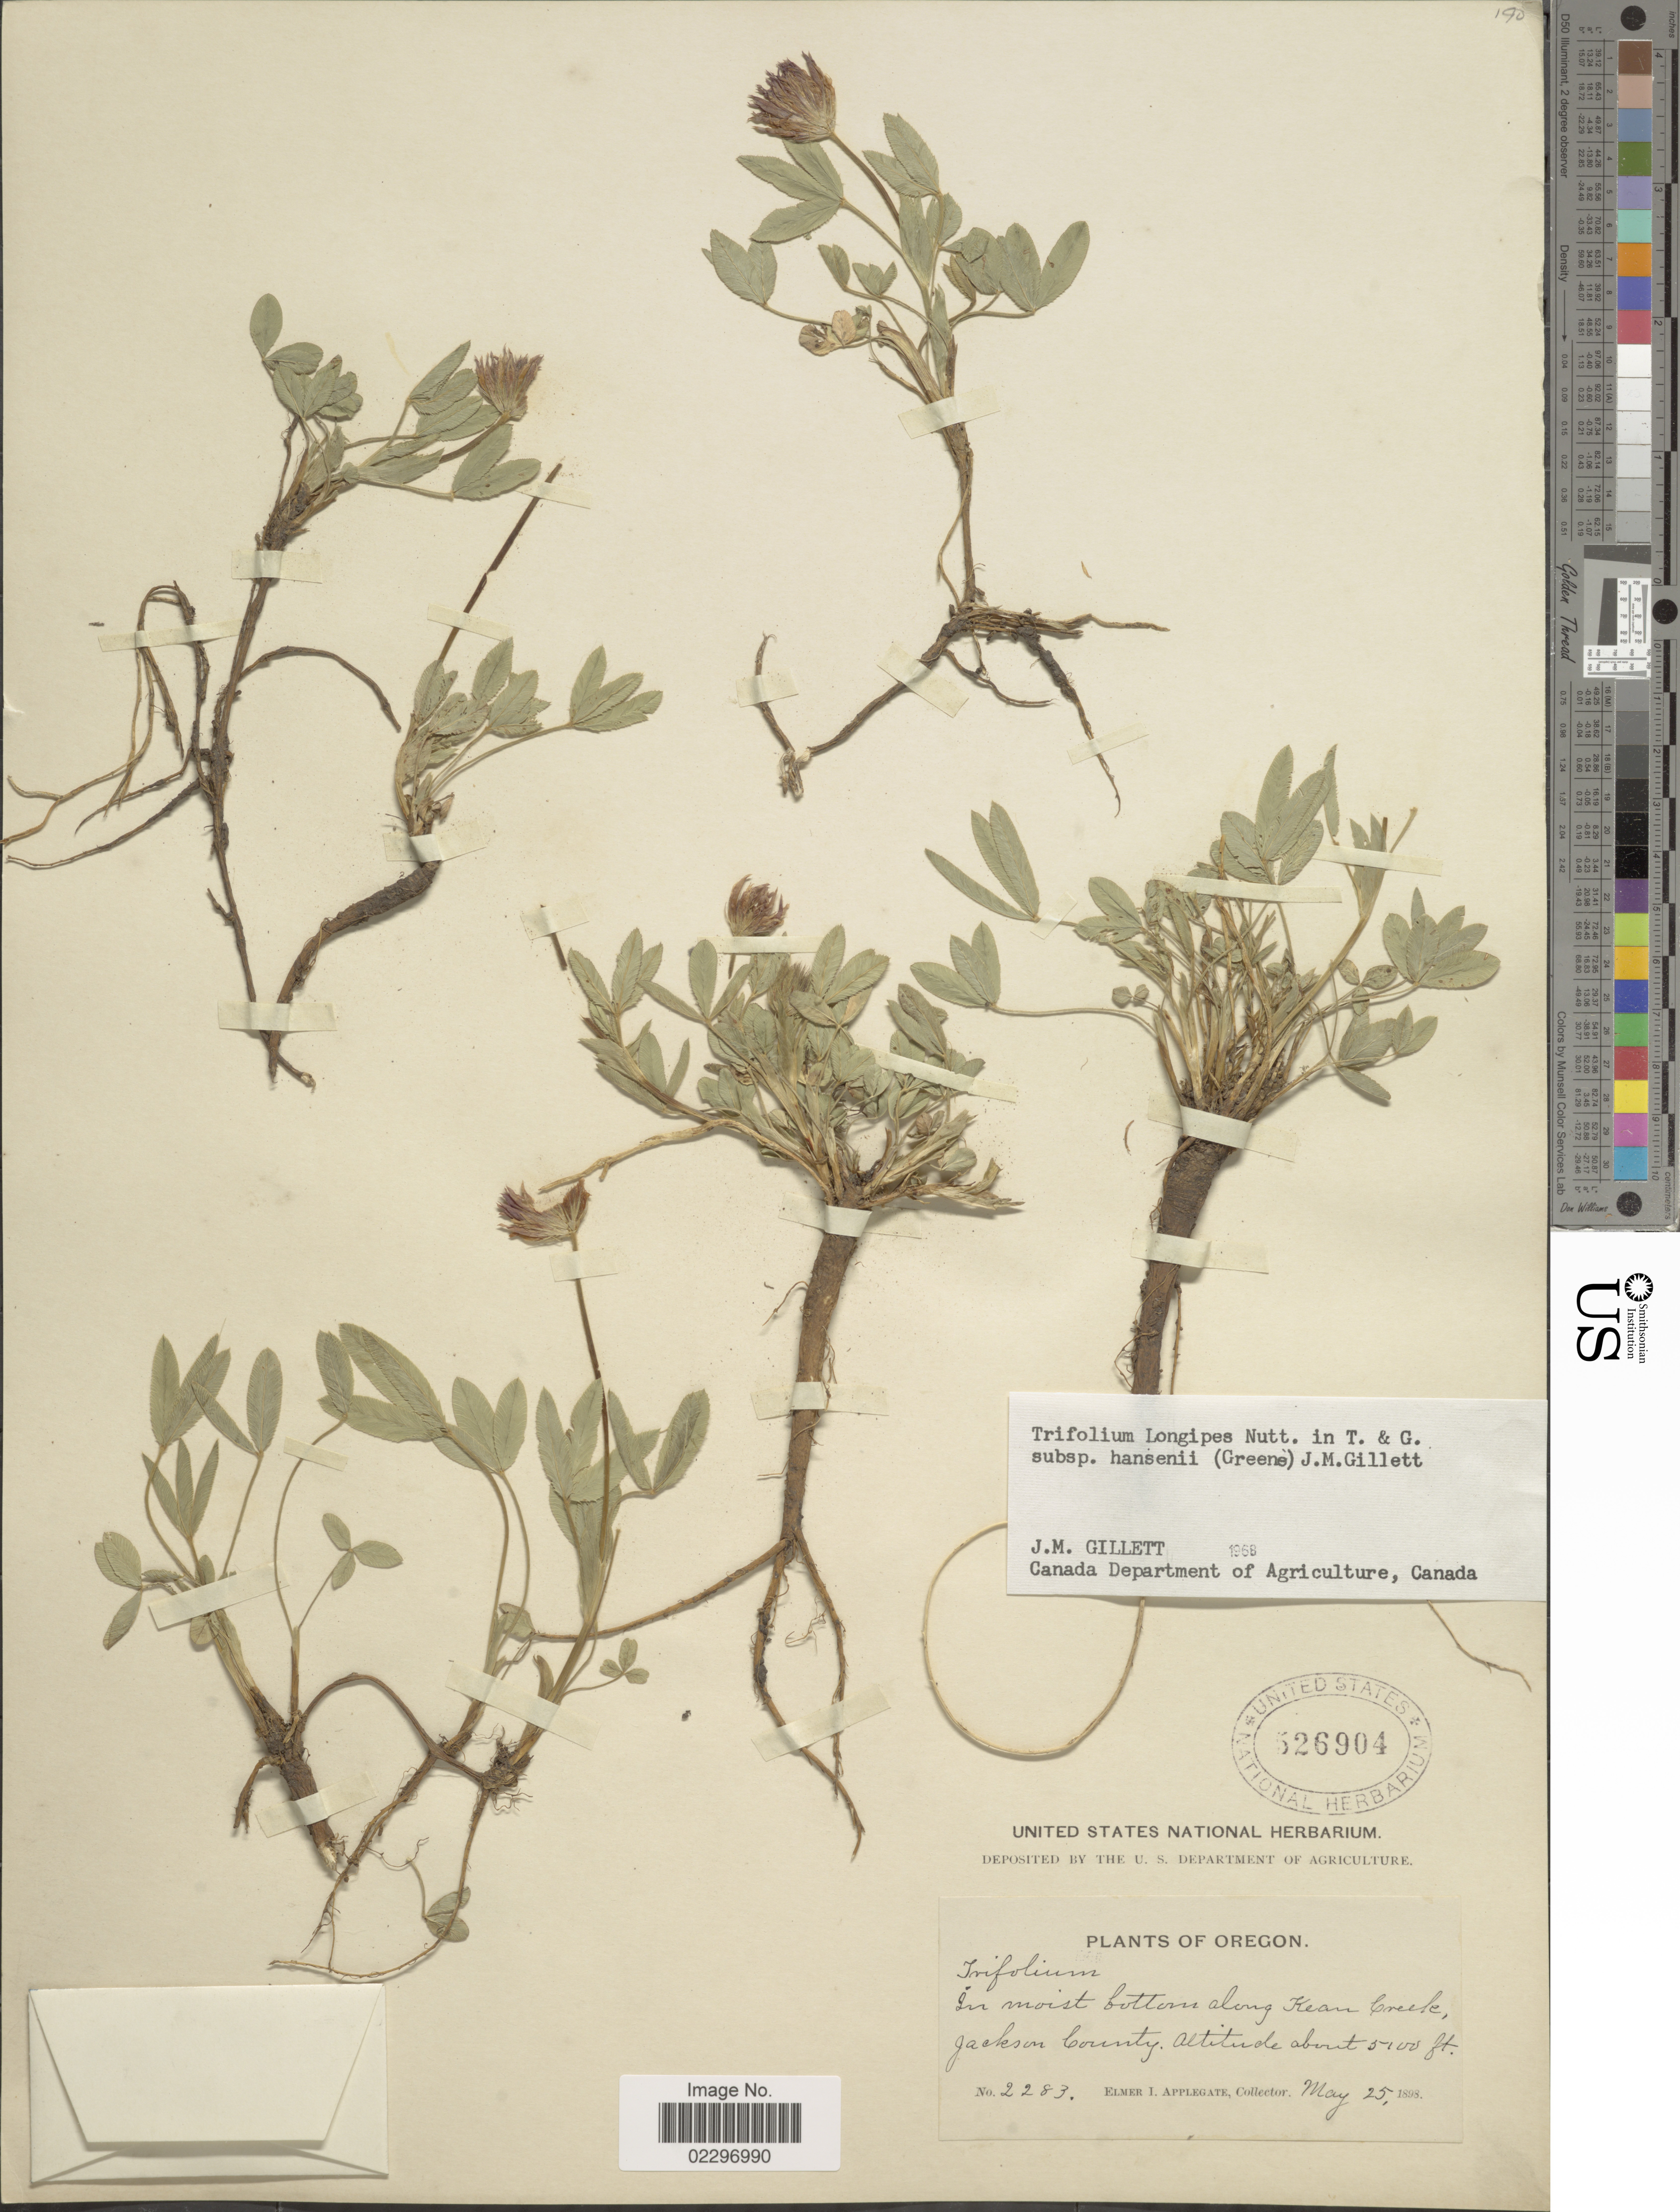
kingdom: Plantae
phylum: Tracheophyta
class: Magnoliopsida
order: Fabales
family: Fabaceae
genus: Trifolium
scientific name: Trifolium longipes subsp. hansenii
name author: (Greene) J.M. Gillett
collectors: E. I. Applegate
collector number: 2283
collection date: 1898-05-25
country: United States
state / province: Oregon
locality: In moist bottom along Kean Creek, Jackson County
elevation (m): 1554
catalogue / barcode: US 526904